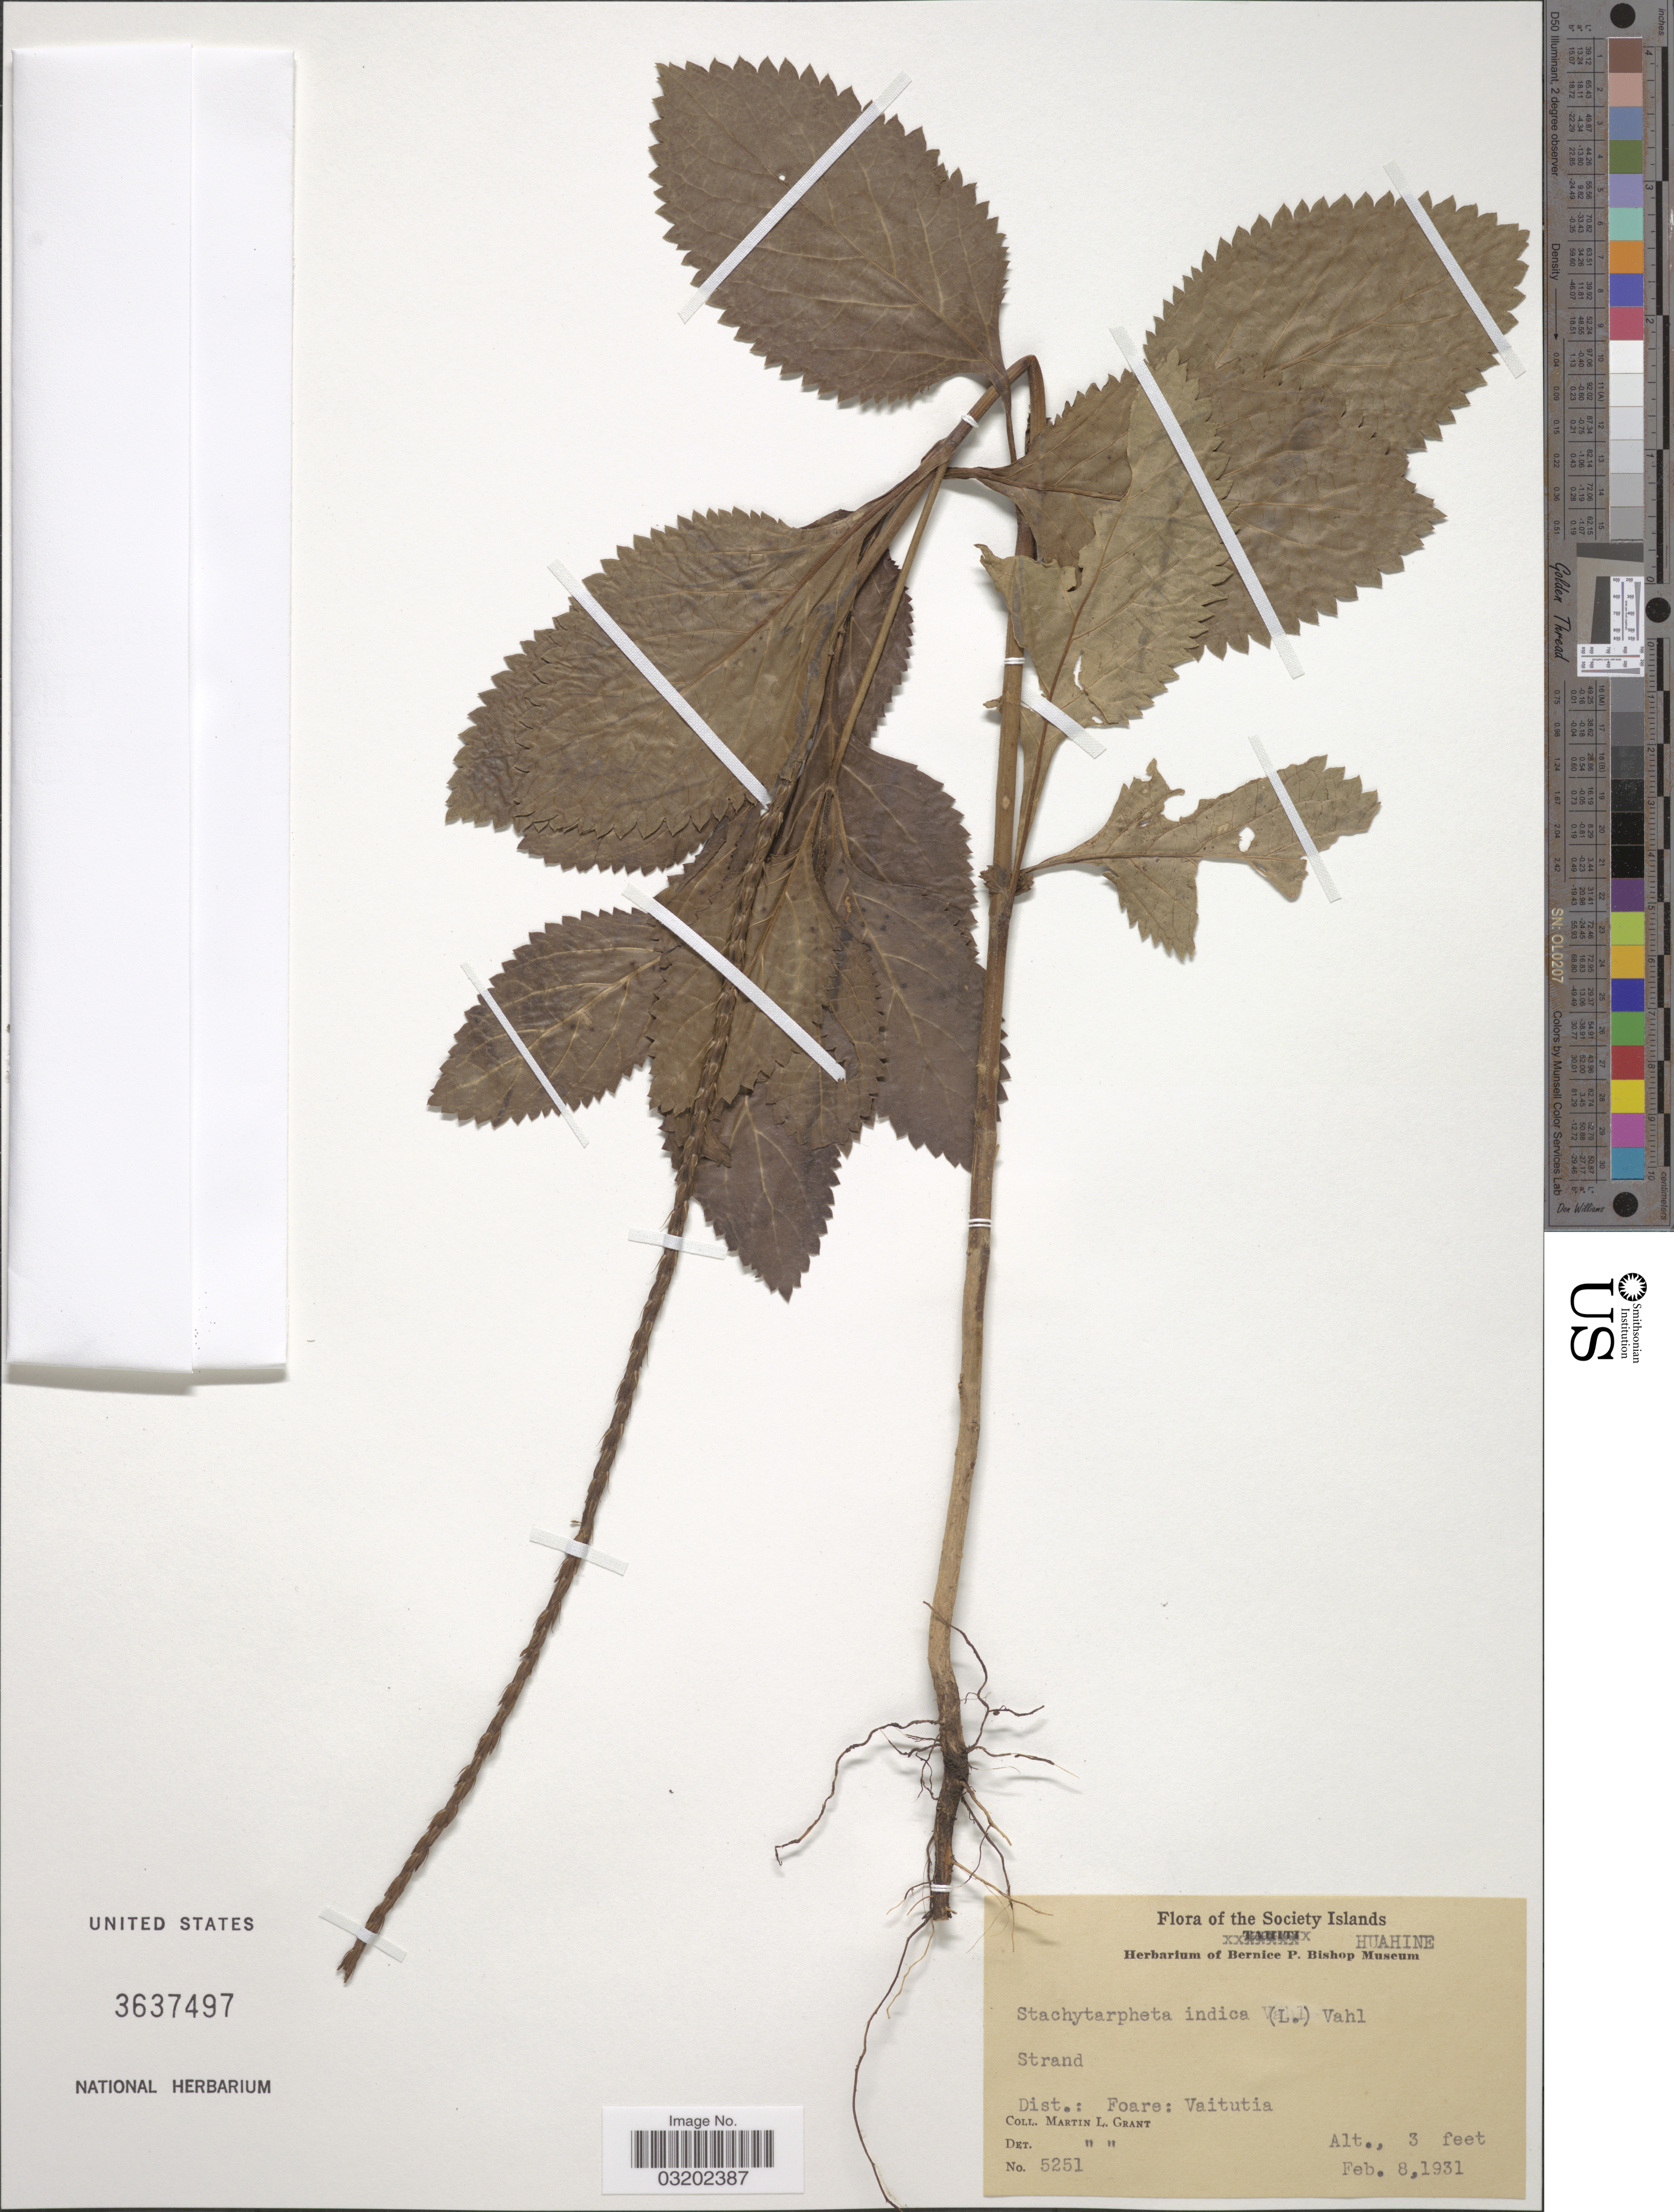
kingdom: Plantae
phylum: Tracheophyta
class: Magnoliopsida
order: Lamiales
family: Verbenaceae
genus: Stachytarpheta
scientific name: Stachytarpheta sp.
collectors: M. L. Grant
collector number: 5251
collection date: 1931-02-08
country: French Polynesia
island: Huahine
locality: The Society Islands. Huahine. Dist.: Foare: Vaitutia.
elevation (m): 1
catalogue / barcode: US 3637497